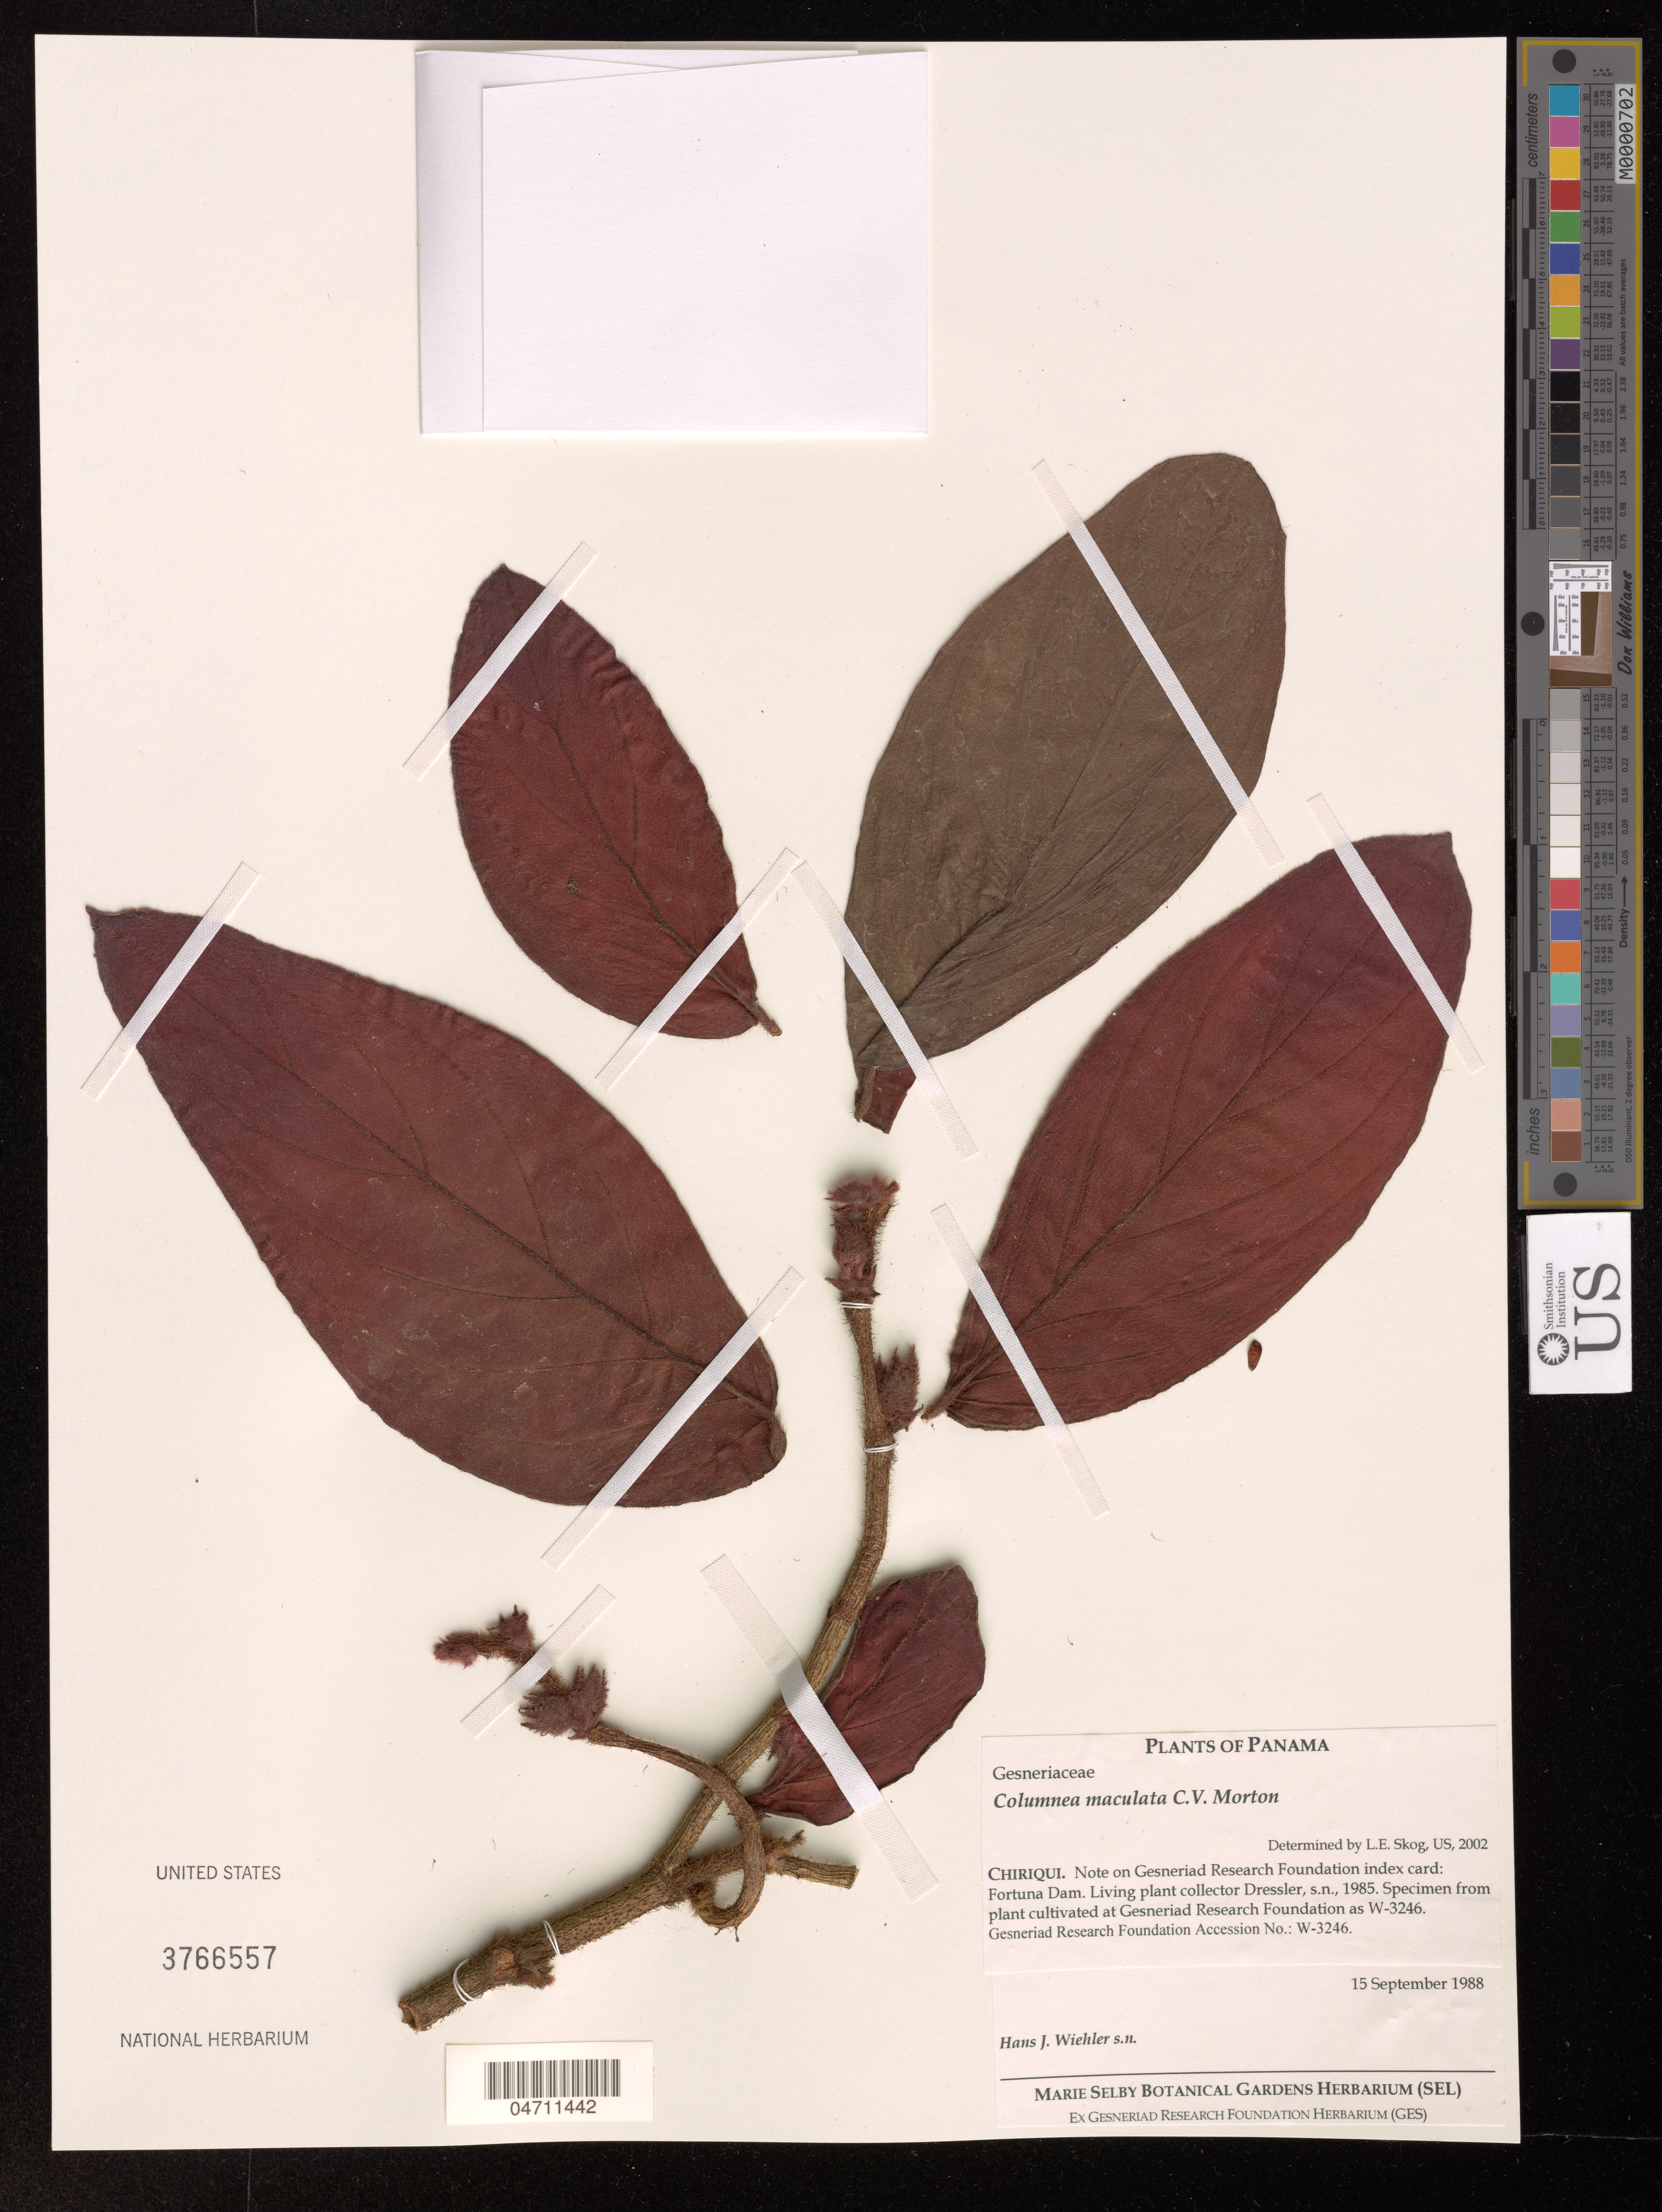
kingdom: Plantae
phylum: Tracheophyta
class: Magnoliopsida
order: Lamiales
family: Gesneriaceae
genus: Columnea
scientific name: Columnea maculata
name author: C.V. Morton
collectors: H. J. Wiehler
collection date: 1988-09-15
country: Panama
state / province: Chiriqui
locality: Fortuna Dam. Cultivated.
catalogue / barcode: US 3766557